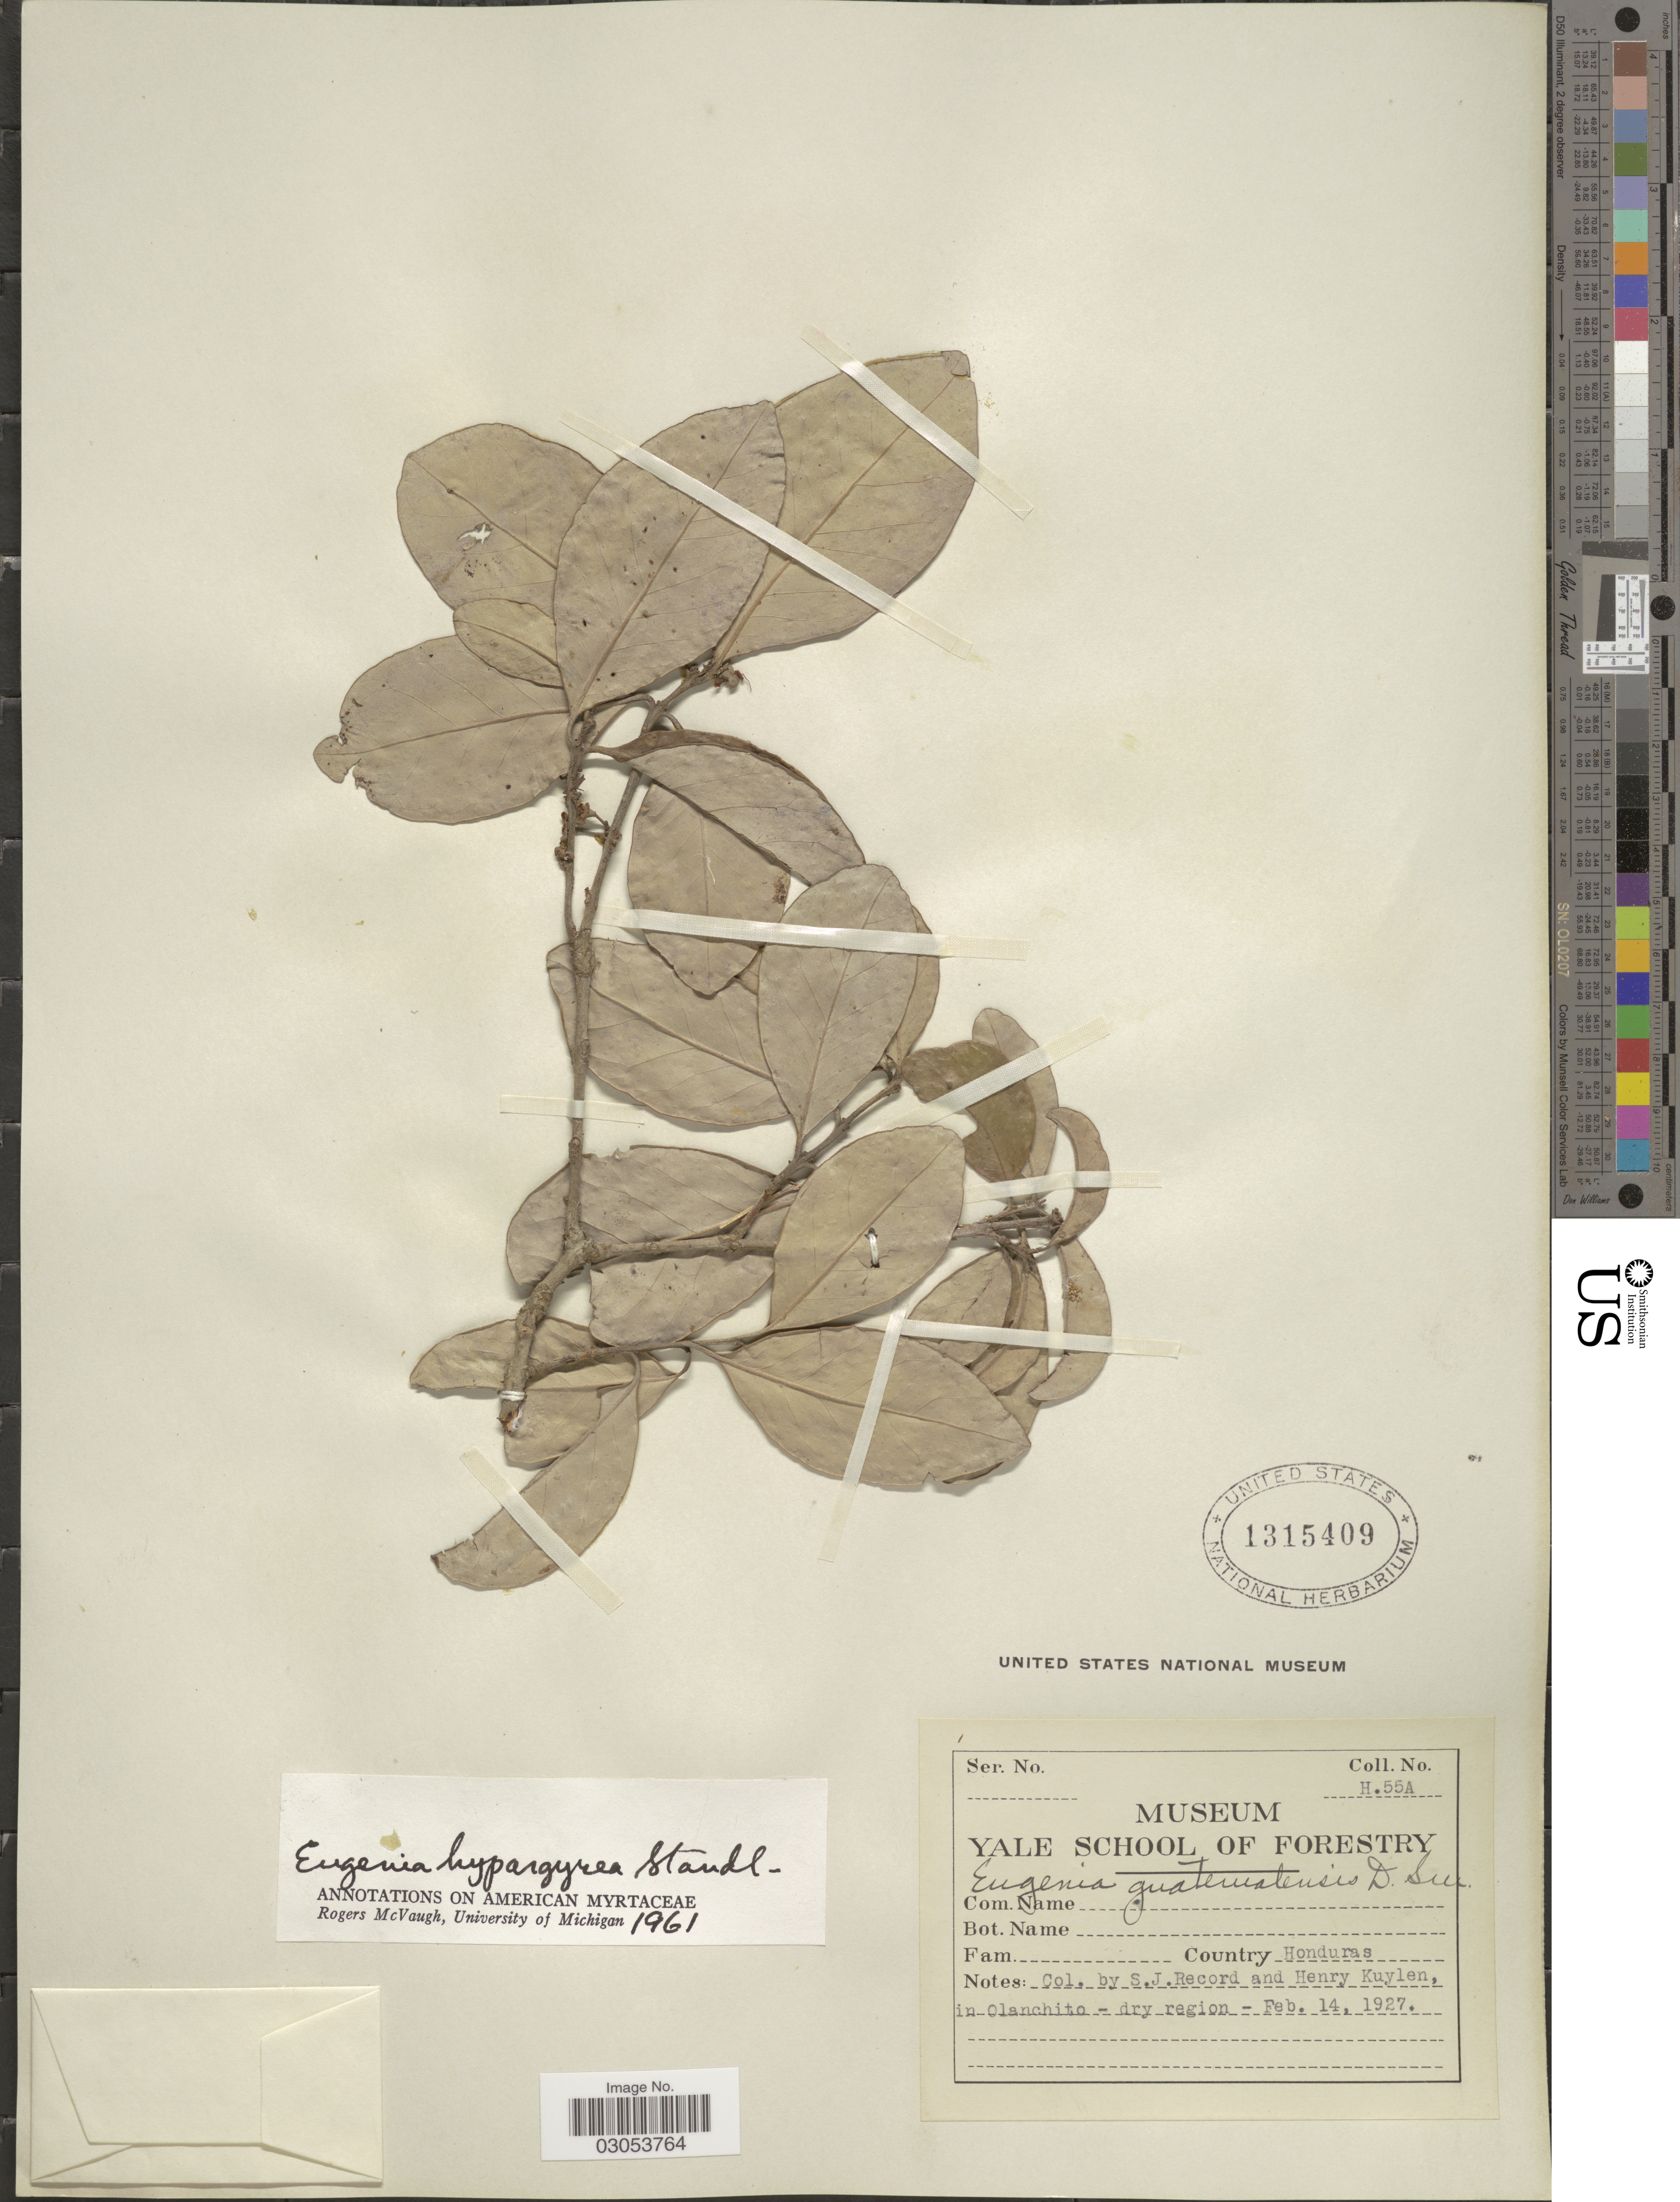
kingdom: Plantae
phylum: Tracheophyta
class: Magnoliopsida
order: Myrtales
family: Myrtaceae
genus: Eugenia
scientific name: Eugenia hypargyrea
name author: Standl.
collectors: S. J. Record & H. Kuylen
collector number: H.55A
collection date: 1927-02-14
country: Honduras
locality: In Olanchito - dry region.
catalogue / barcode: US 1315409